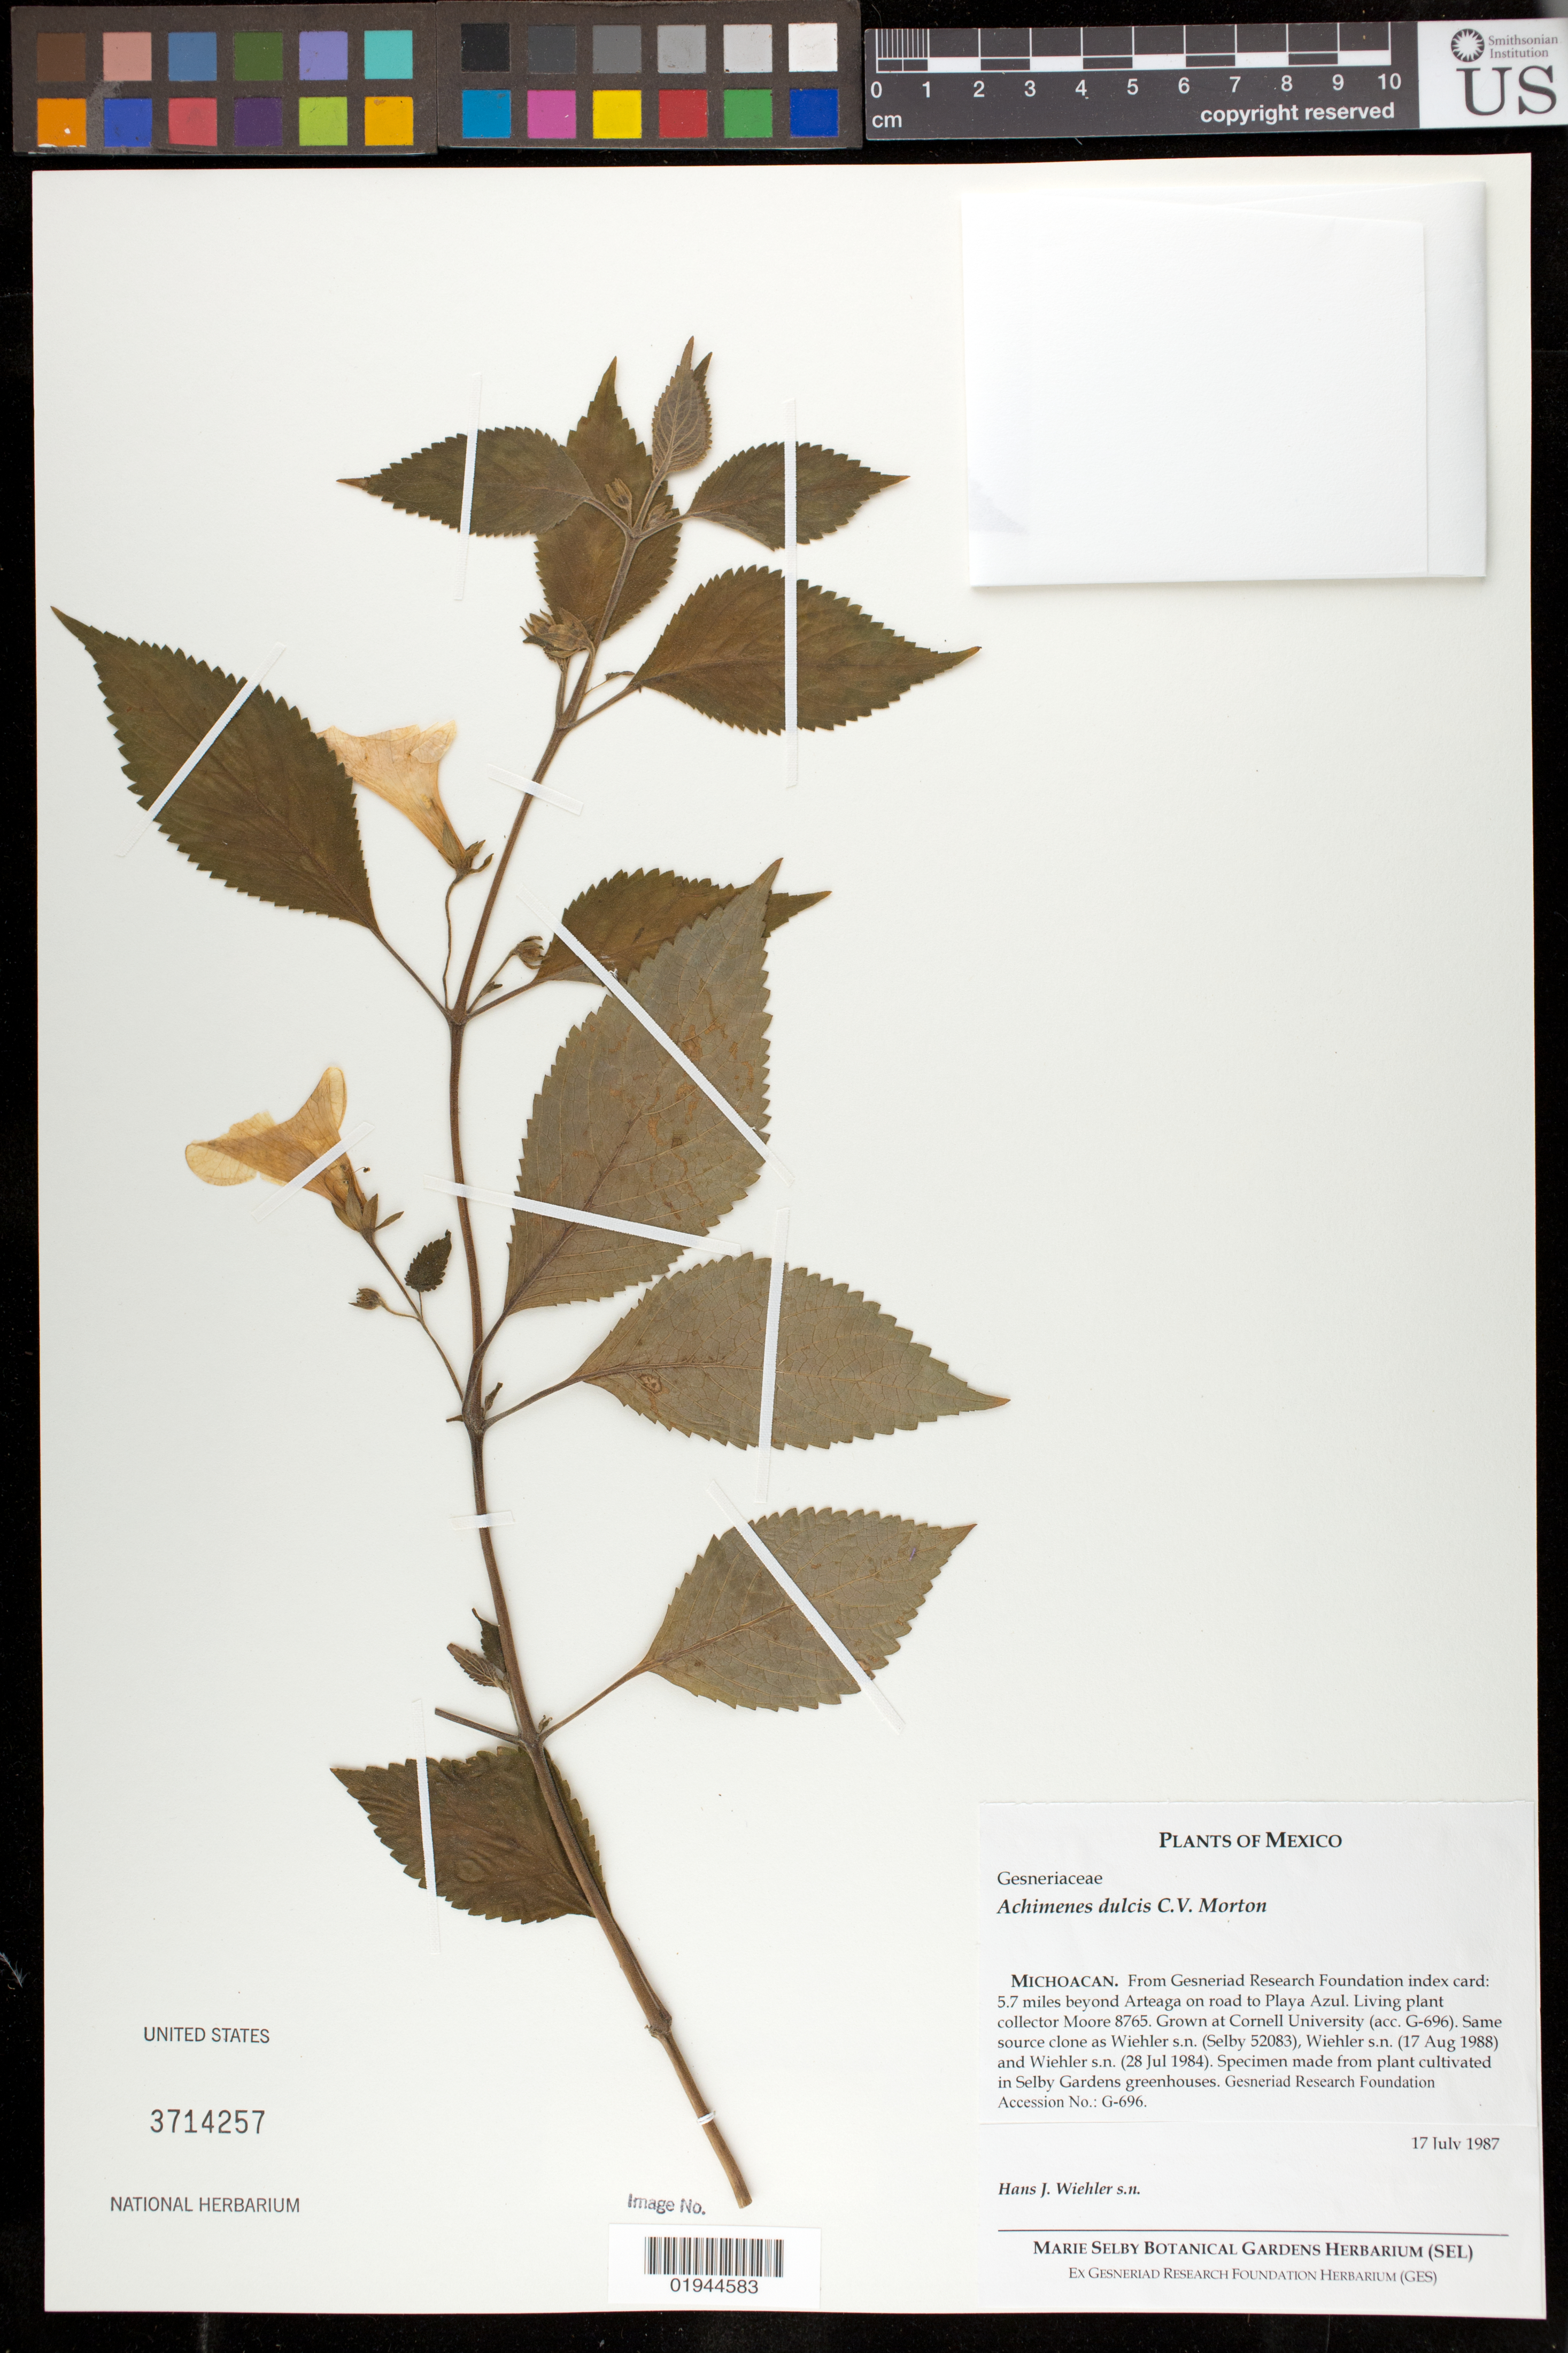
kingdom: Plantae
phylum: Tracheophyta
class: Magnoliopsida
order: Lamiales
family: Gesneriaceae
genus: Achimenes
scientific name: Achimenes dulcis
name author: C.V. Morton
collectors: H. J. Wiehler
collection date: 1987-07-17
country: United States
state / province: Florida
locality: Selby Gardens greenhouses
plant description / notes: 5.7 miles beyond Arteaga on road to Playa Azul. Living plant collector Moore 8765. Grown at Cornell University (acc. G-696). Same source clone as Wiehler s.n. (Selby 52083), Wiehler s.n. (17 Aug 1988), and Wiehler s.n. (28 Jul 1984).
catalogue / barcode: US 3714257